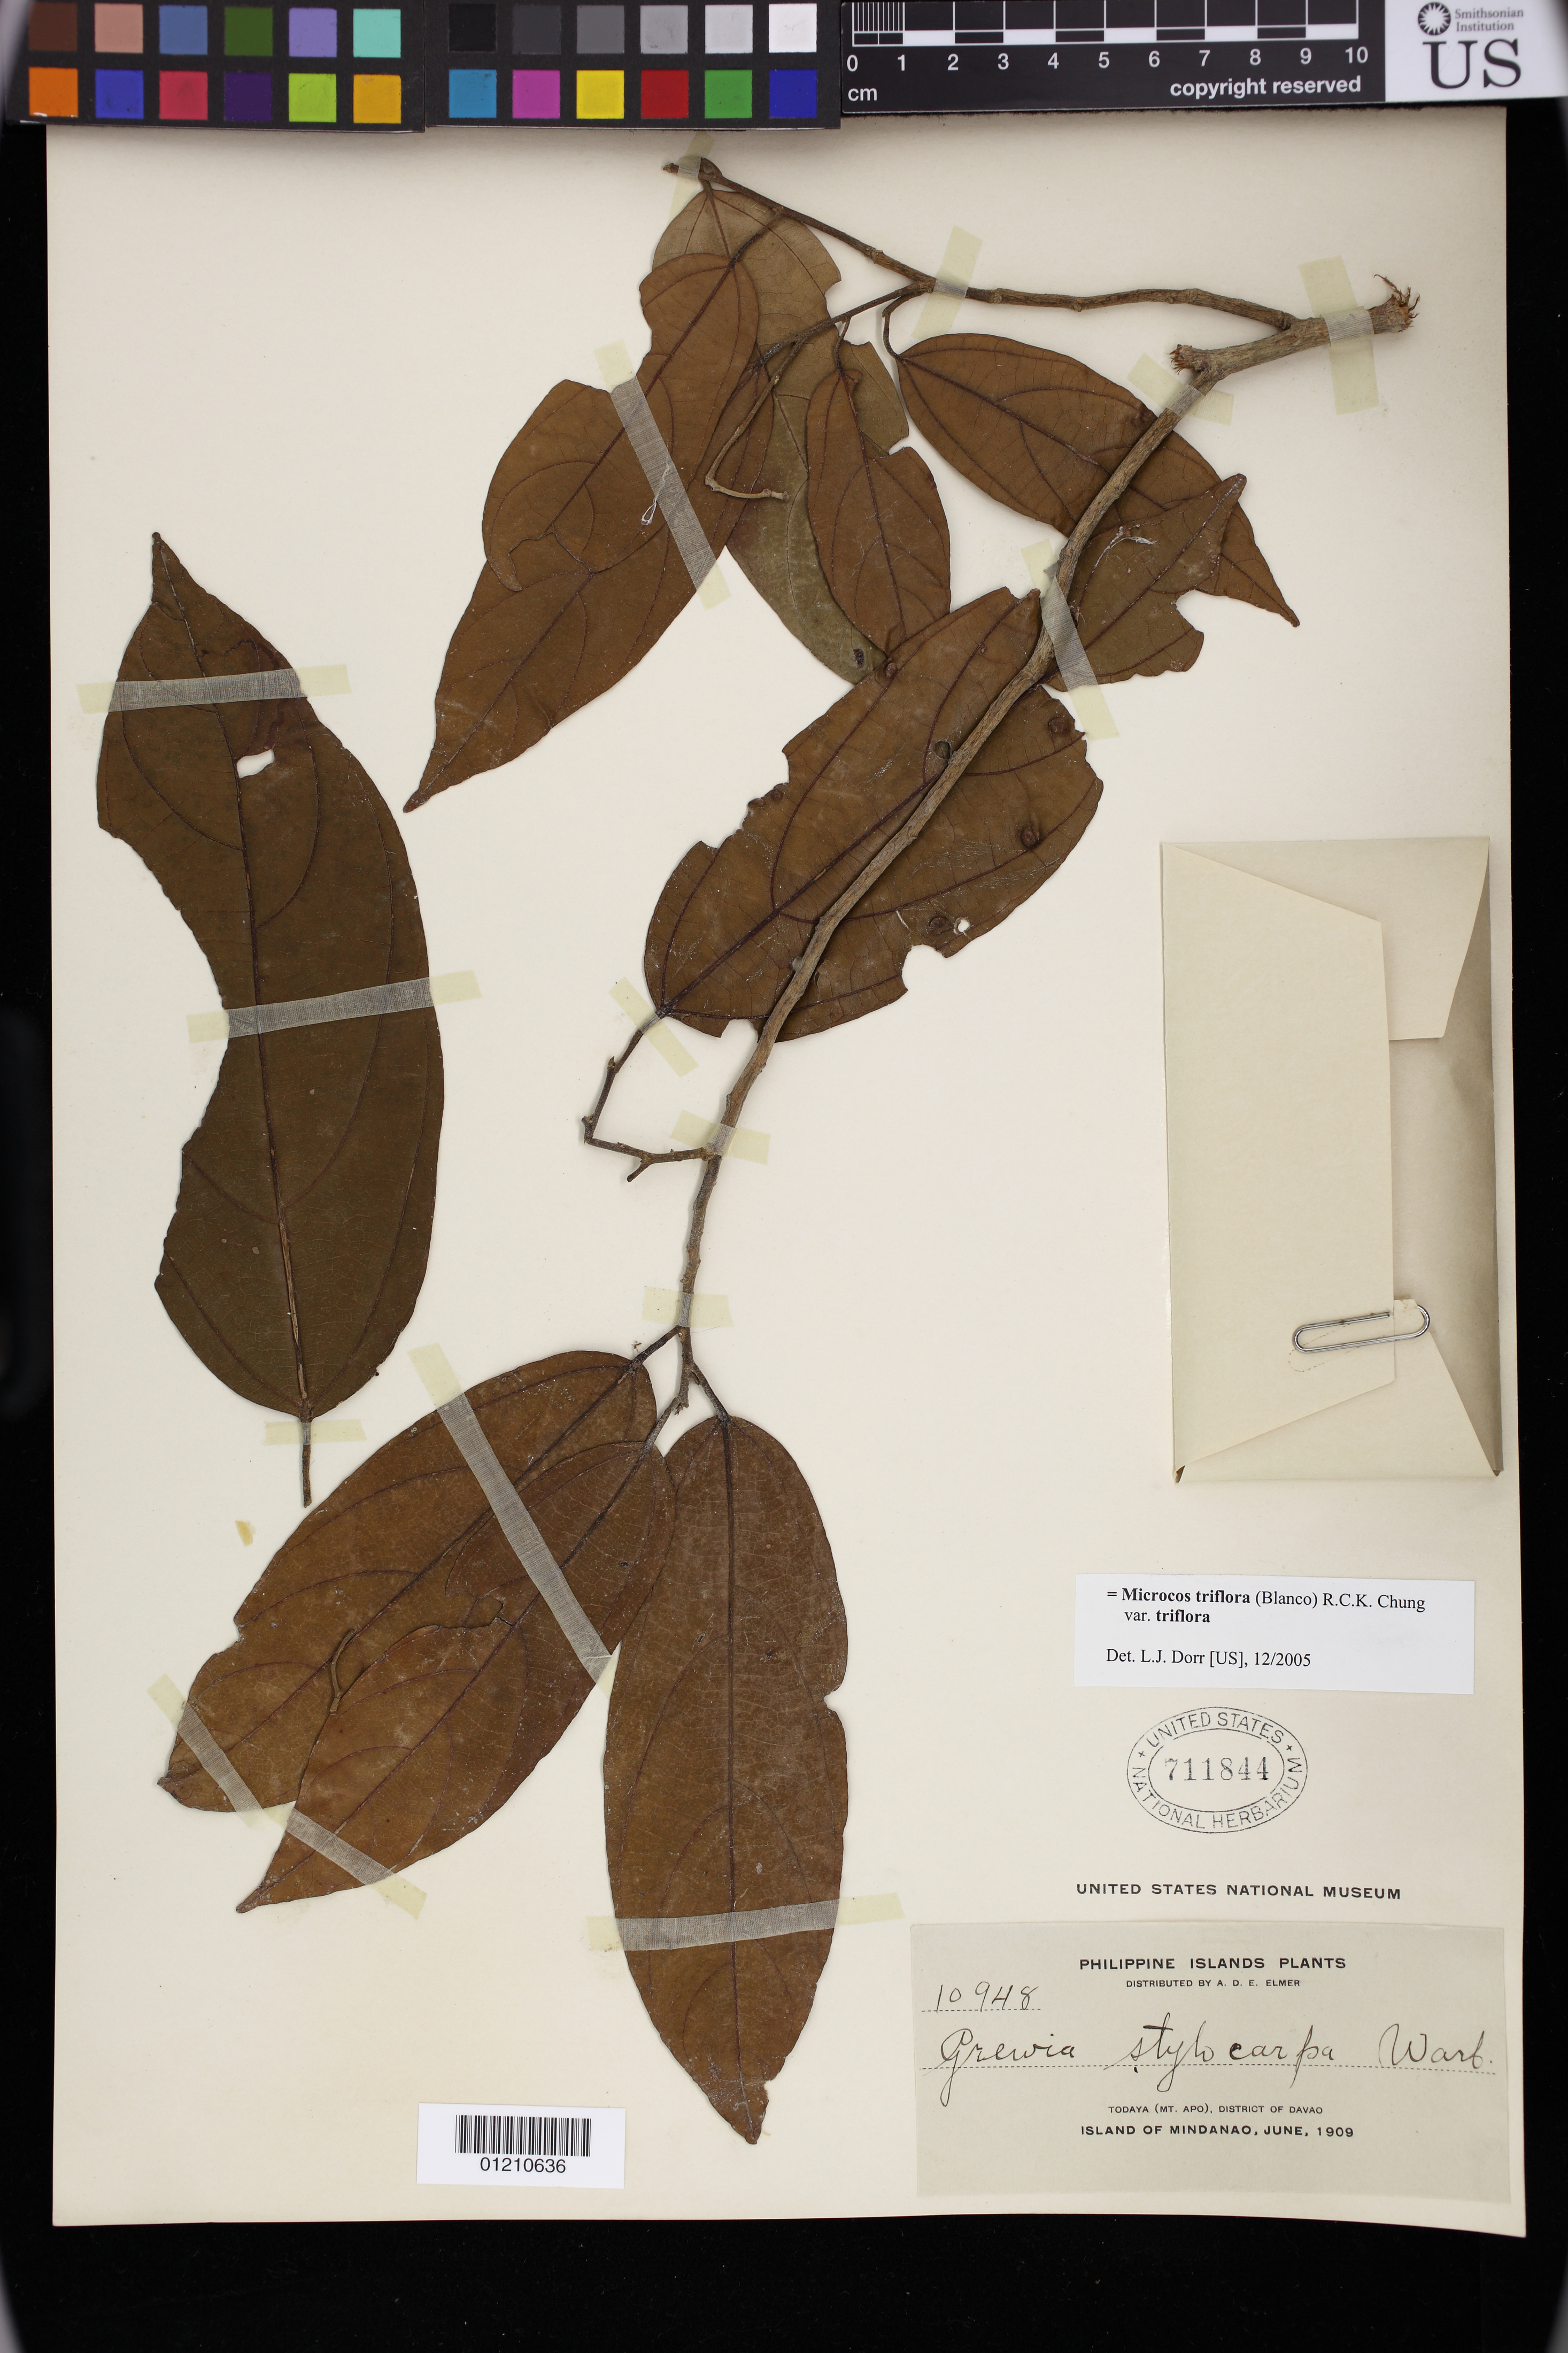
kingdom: Plantae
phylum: Tracheophyta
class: Magnoliopsida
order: Malvales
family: Malvaceae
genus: Microcos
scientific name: Microcos triflora var. triflora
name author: (Blanco) R.C.K. Chung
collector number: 10948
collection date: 1909-06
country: Philippines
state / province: Davao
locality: Todaya (Mt. Apo). Island of Mindanao.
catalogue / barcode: US 711844